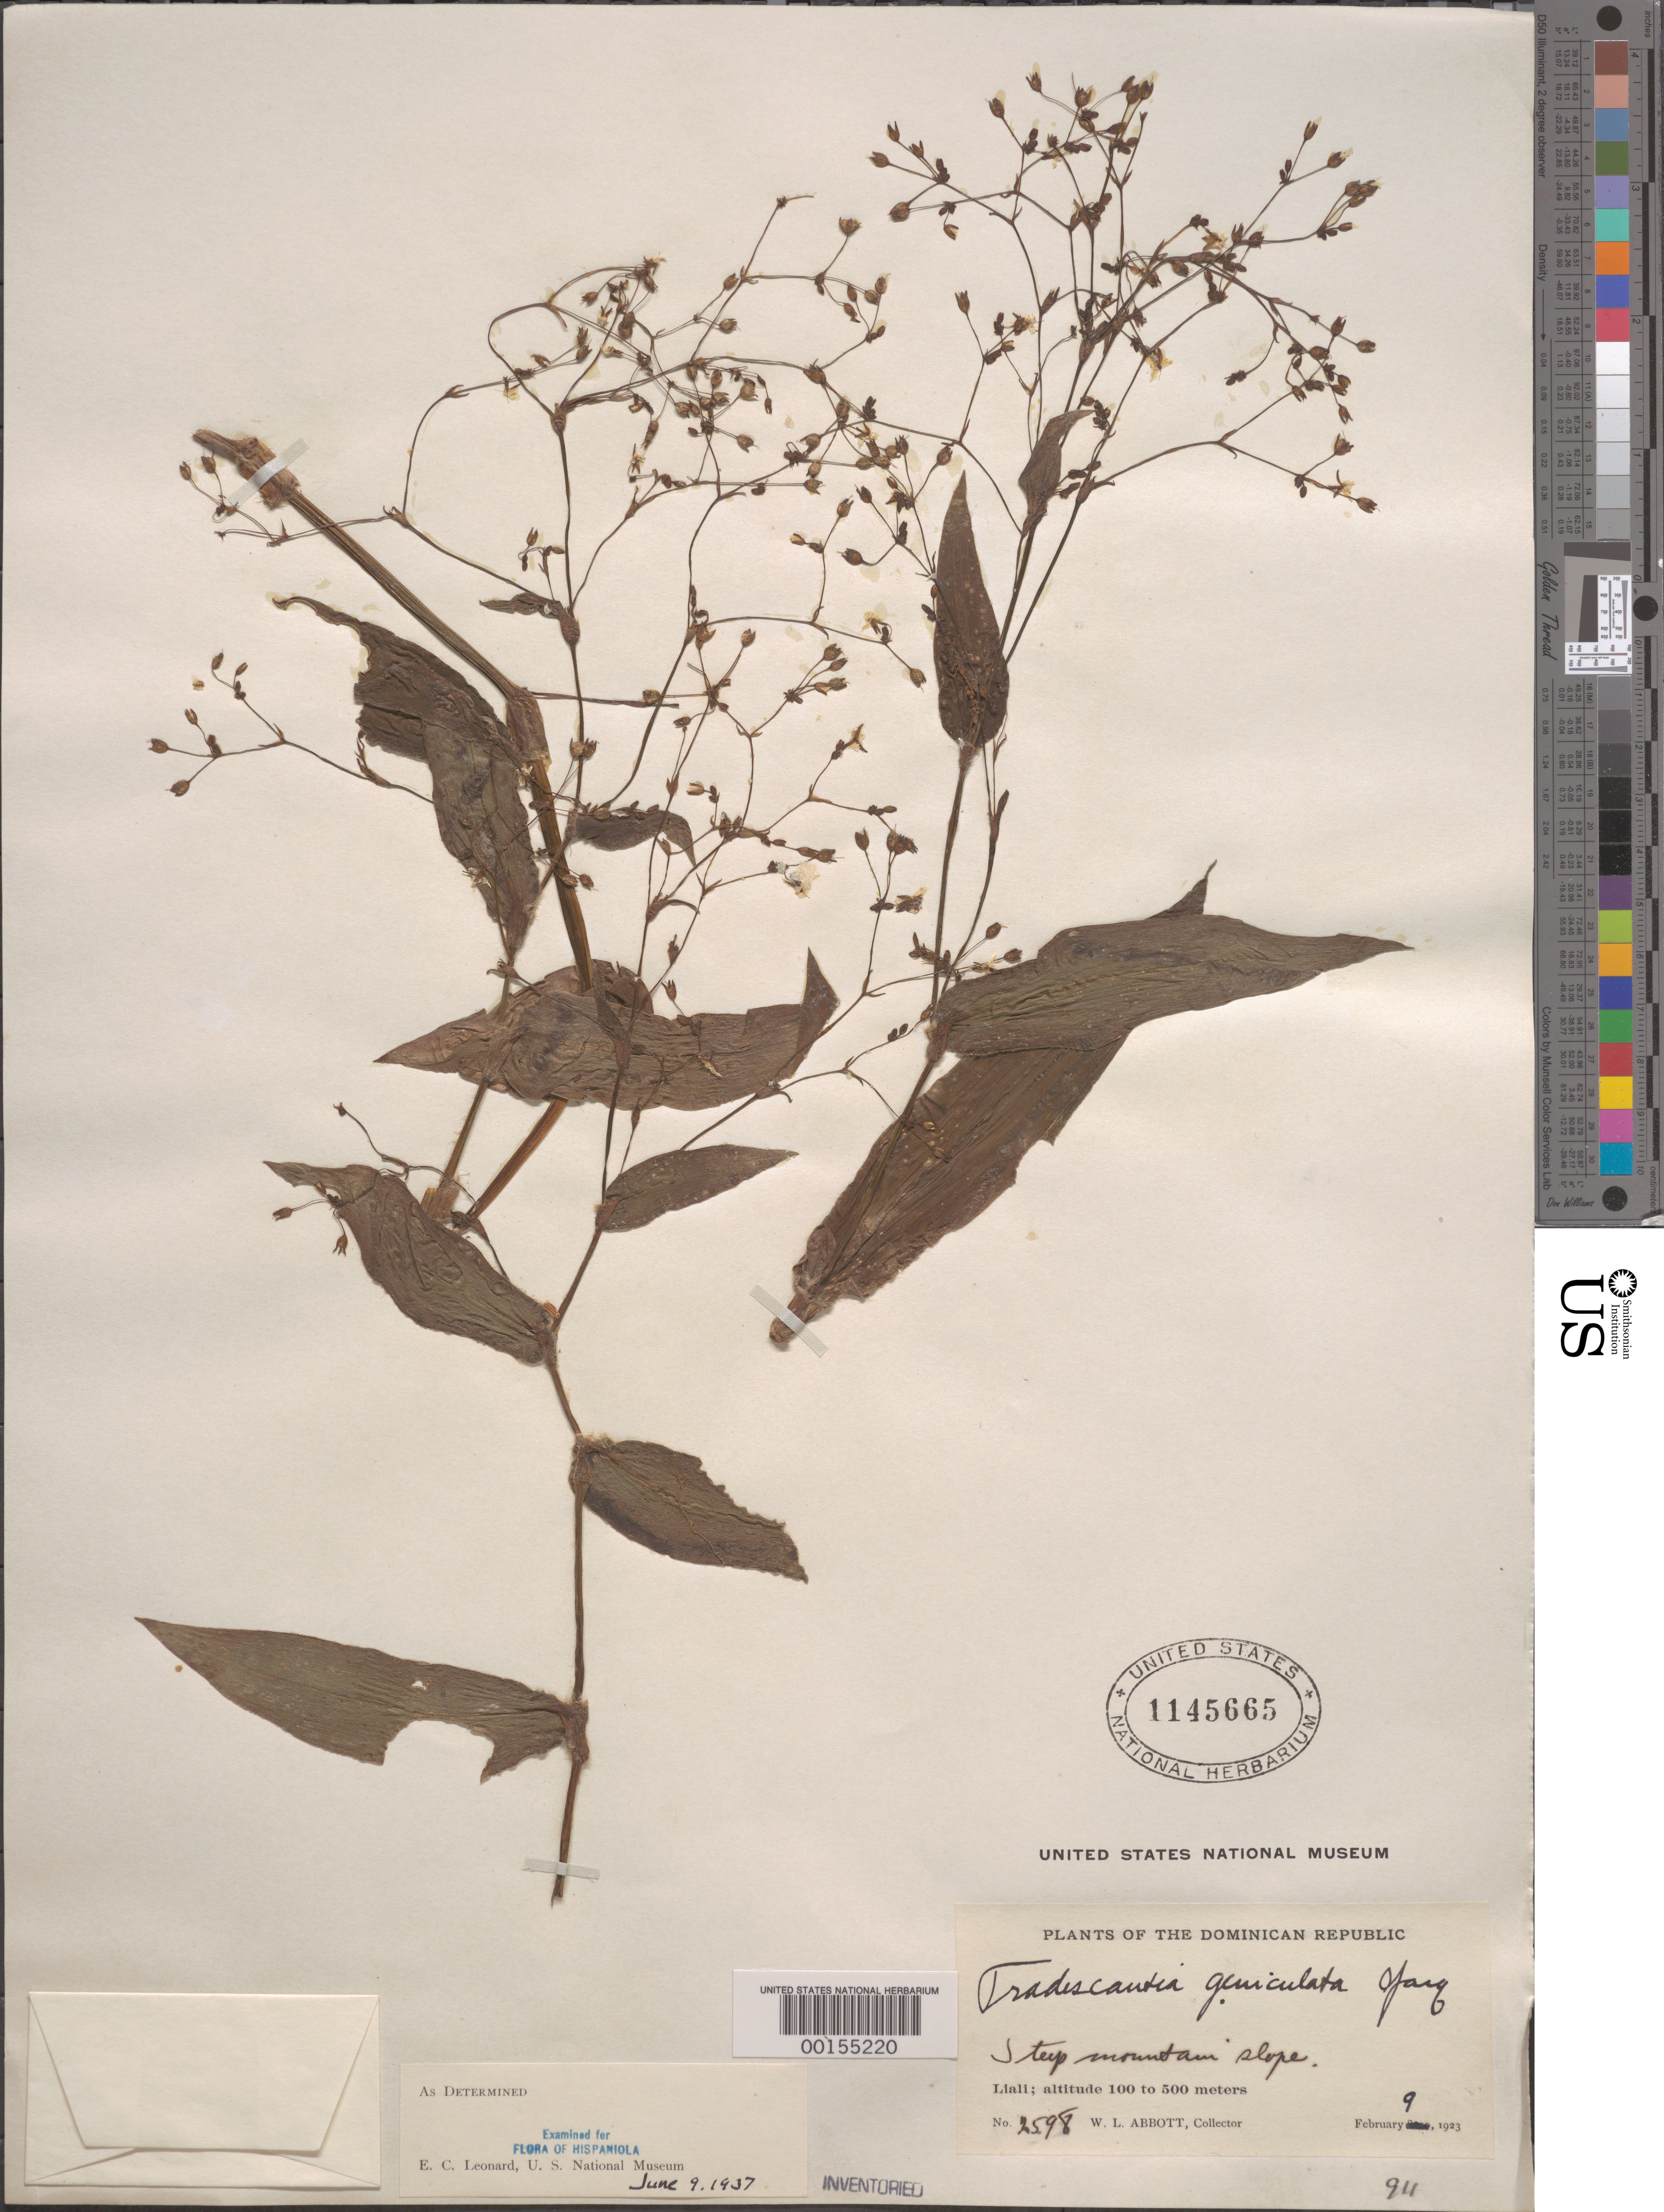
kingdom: Plantae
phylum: Tracheophyta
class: Liliopsida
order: Commelinales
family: Commelinaceae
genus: Gibasis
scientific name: Gibasis geniculata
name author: (Jacq.) Rohweder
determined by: Faden, Robert B., (US), Smithsonian Institution - National Museum of Natural History (UNITED STATES)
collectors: W. L. Abbott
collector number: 2598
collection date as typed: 09 Feb 1923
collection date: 1923-02-09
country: Dominican Republic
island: Hispaniola Island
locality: Liali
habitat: Steep mountain slope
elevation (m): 100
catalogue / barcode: US 1145665